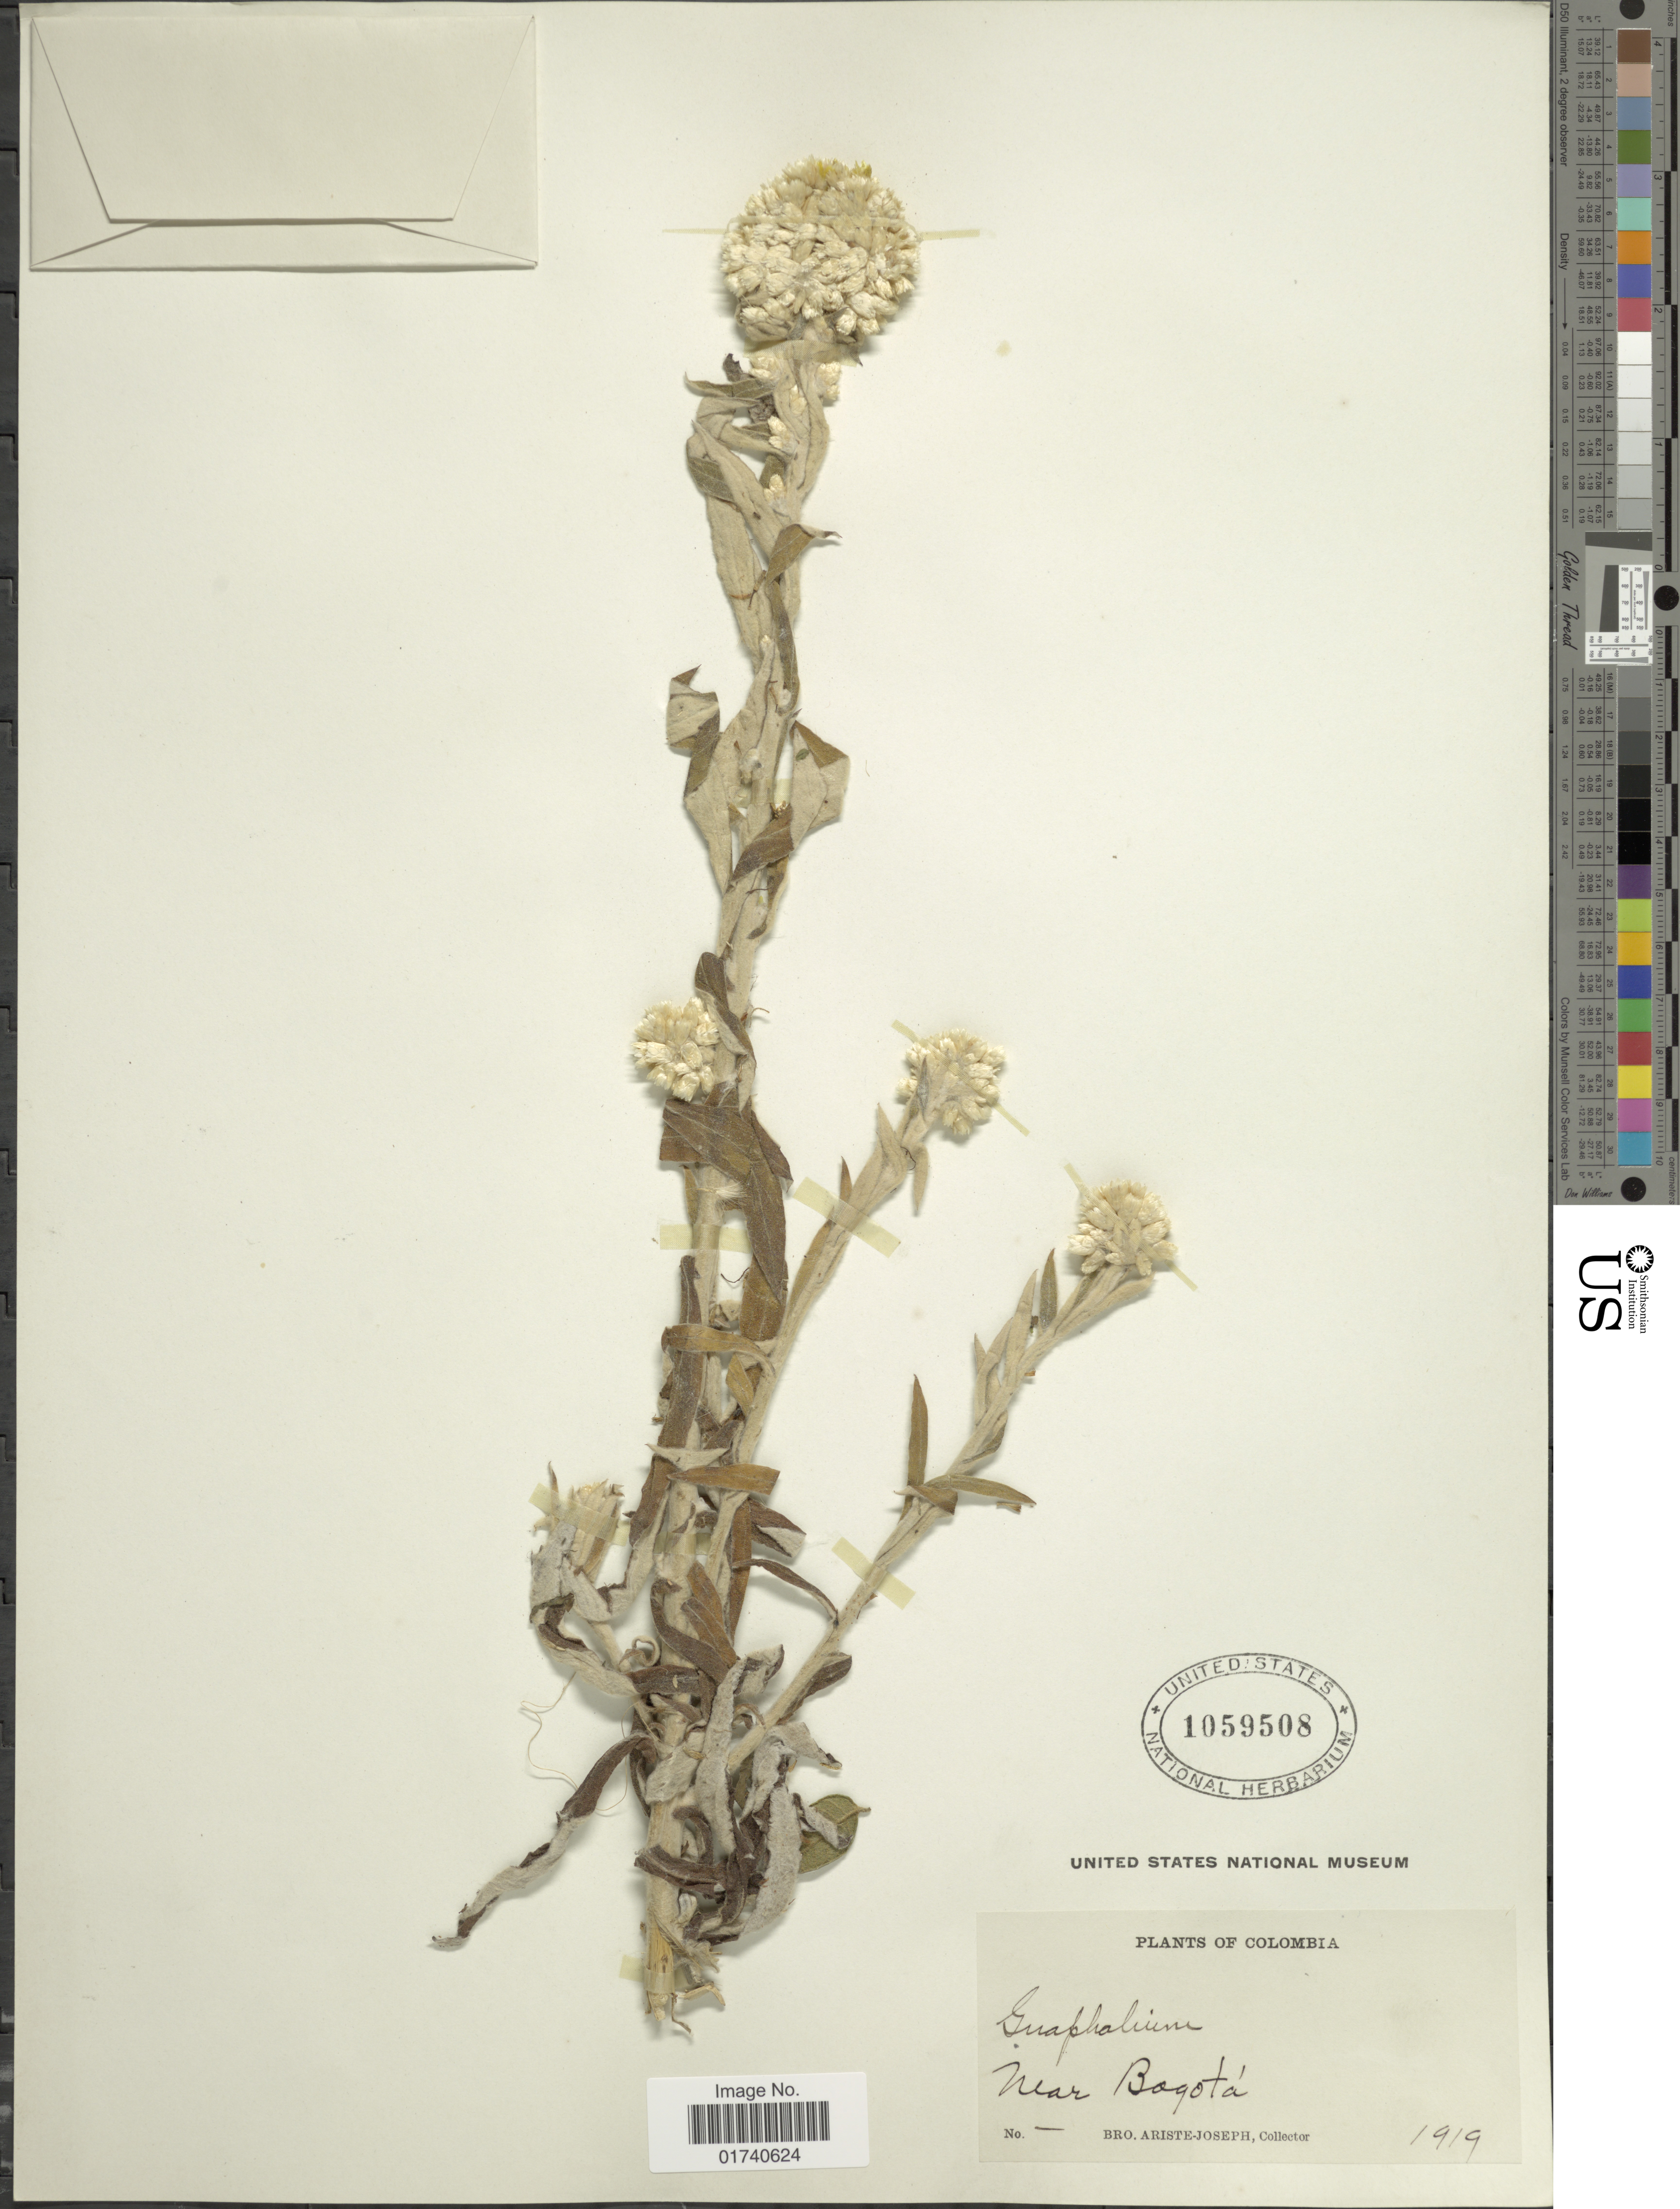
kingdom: Plantae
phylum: Tracheophyta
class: Magnoliopsida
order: Asterales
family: Asteraceae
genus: Pseudognaphalium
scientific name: Pseudognaphalium elegans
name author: (Kunth) Kartesz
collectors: Bro. Ariste-Joseph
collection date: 1919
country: Colombia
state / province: Bogota D.C.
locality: Near Bogota.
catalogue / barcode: US 1059508